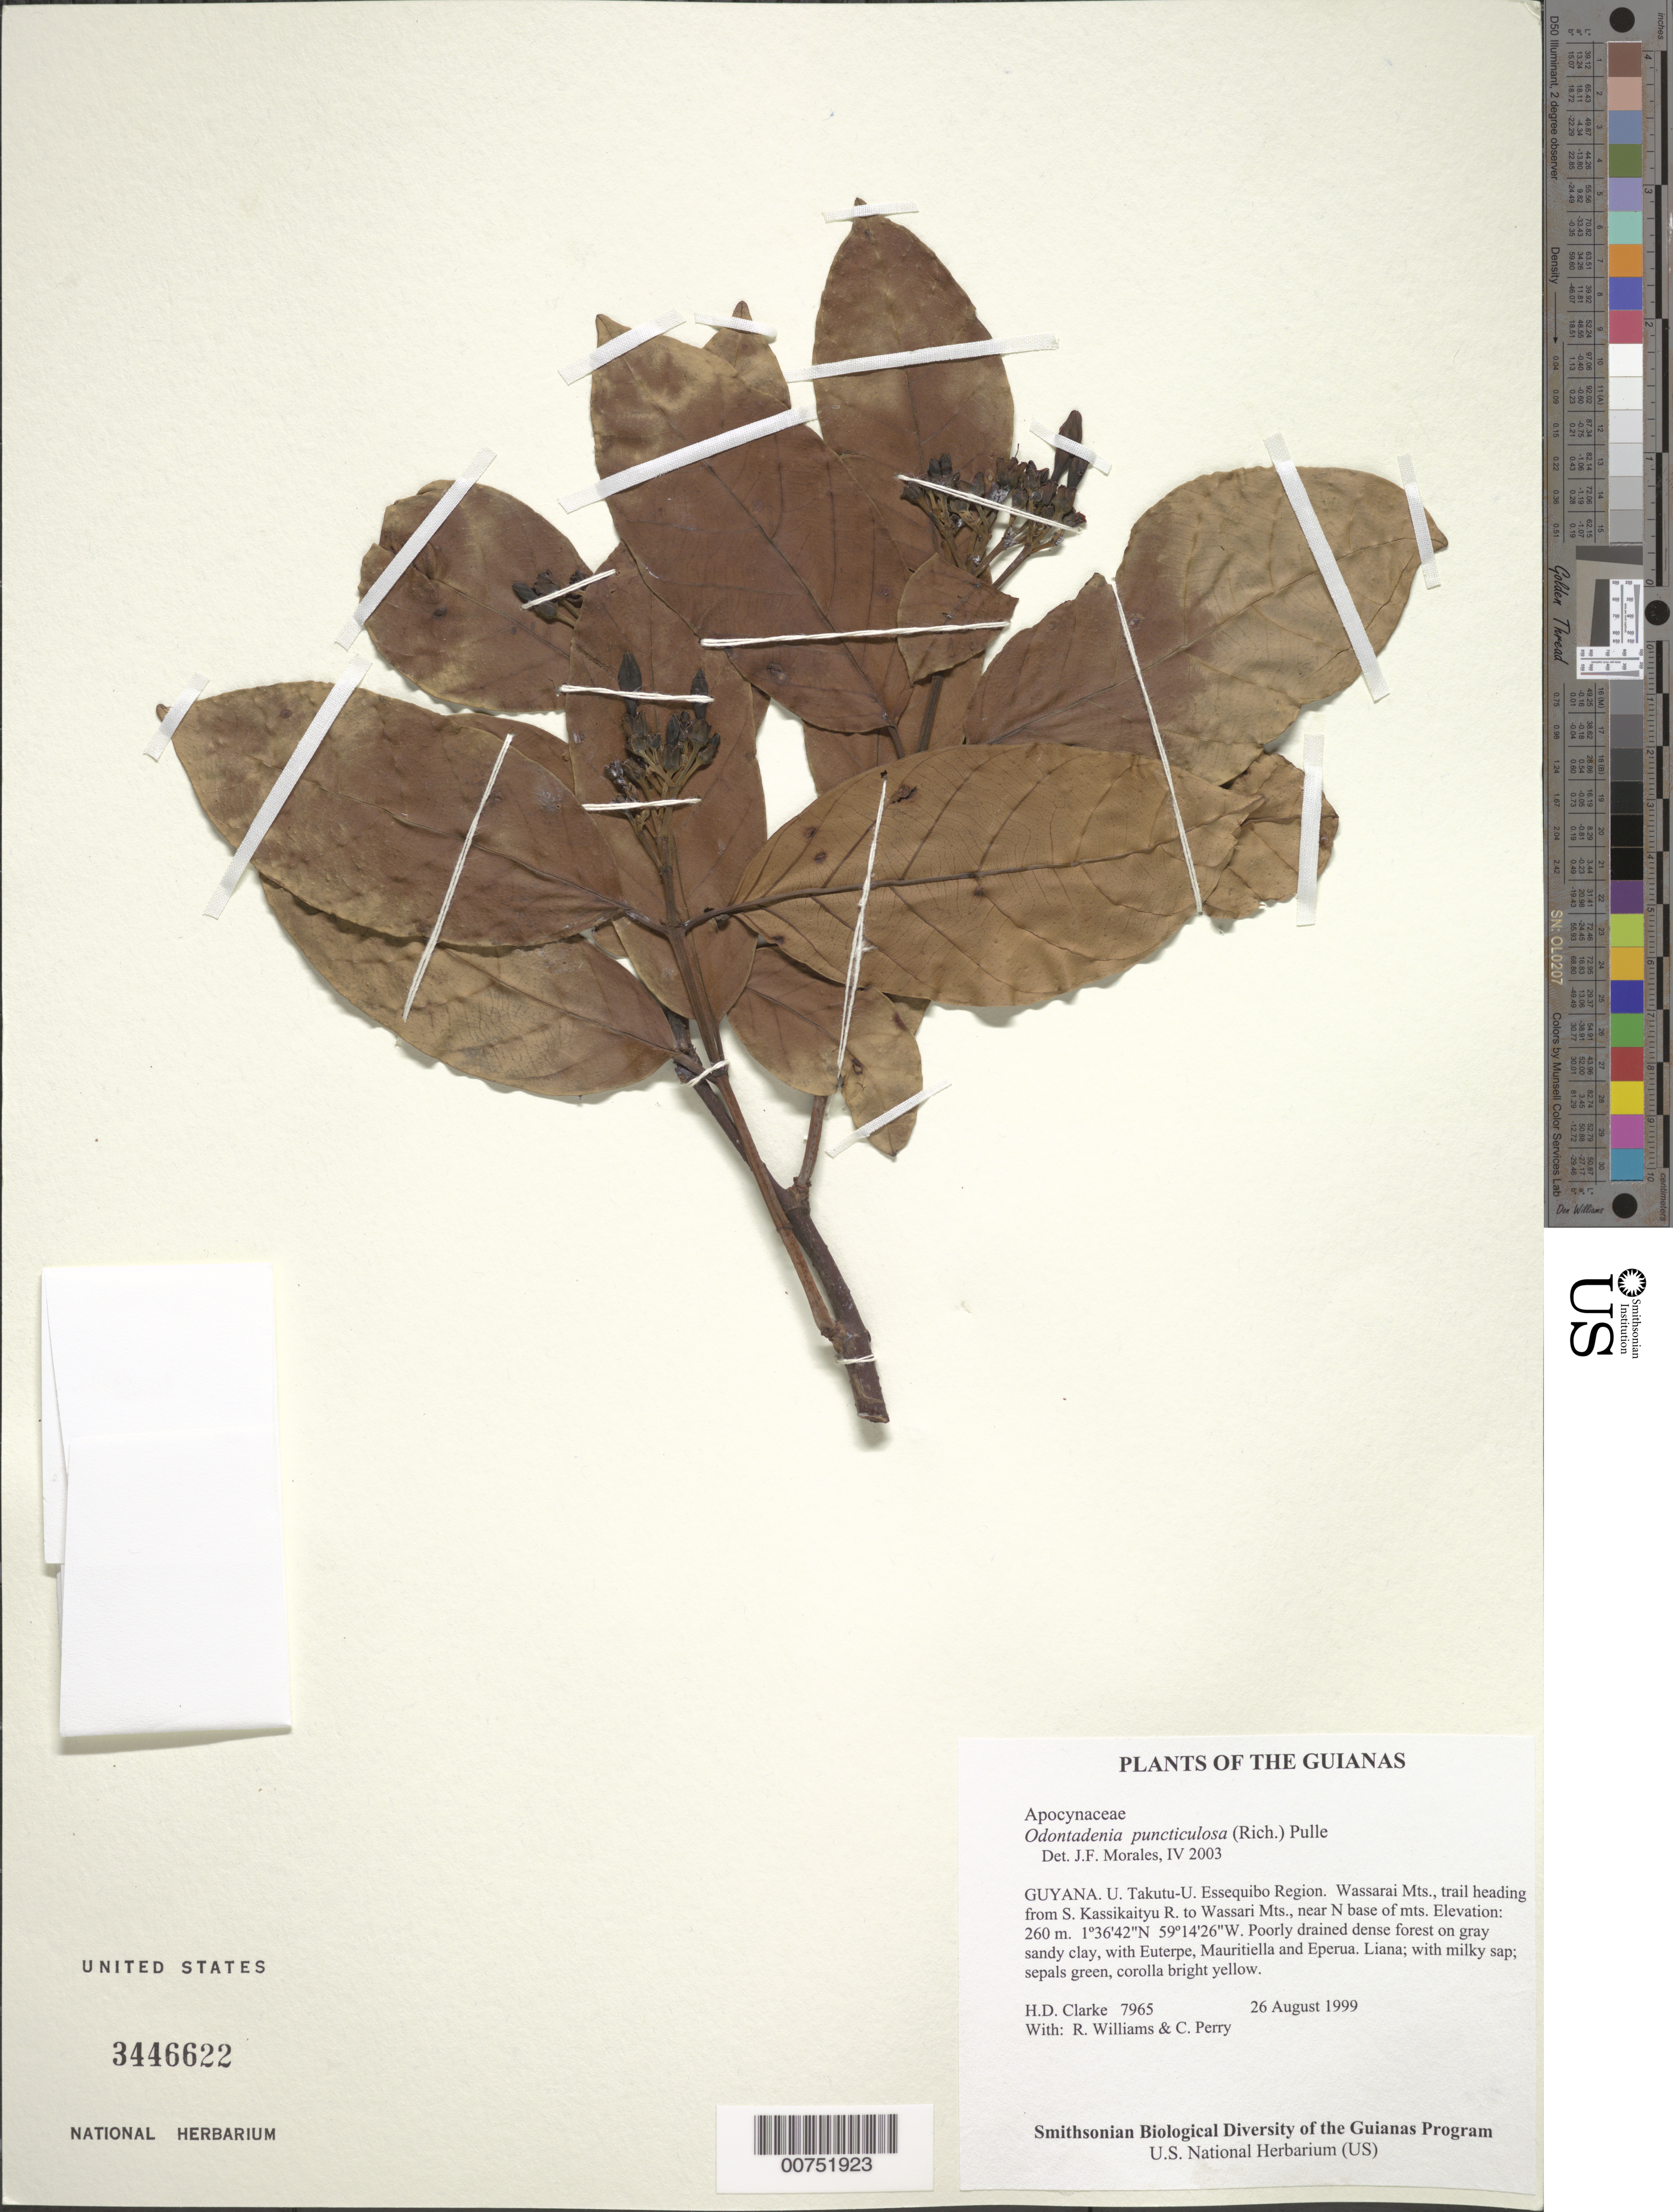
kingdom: Plantae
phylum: Tracheophyta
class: Magnoliopsida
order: Gentianales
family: Apocynaceae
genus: Odontadenia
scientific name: Odontadenia puncticulosa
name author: (Rich.) Pulle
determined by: Morales, J. F.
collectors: H. D. Clarke, R. Williams & C. Perry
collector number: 7965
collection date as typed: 26 August 1999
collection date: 1999-08-26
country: Guyana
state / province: U. Takutu-U. Essequibo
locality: Wassarai Mts., trail heading from S. Kassikaityu R. to Wassari Mts., near N base of mts.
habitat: Poorly drained dense forest on gray sandy clay, with Euterpe, Mauritiella and Eperua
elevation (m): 260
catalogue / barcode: US 3446622